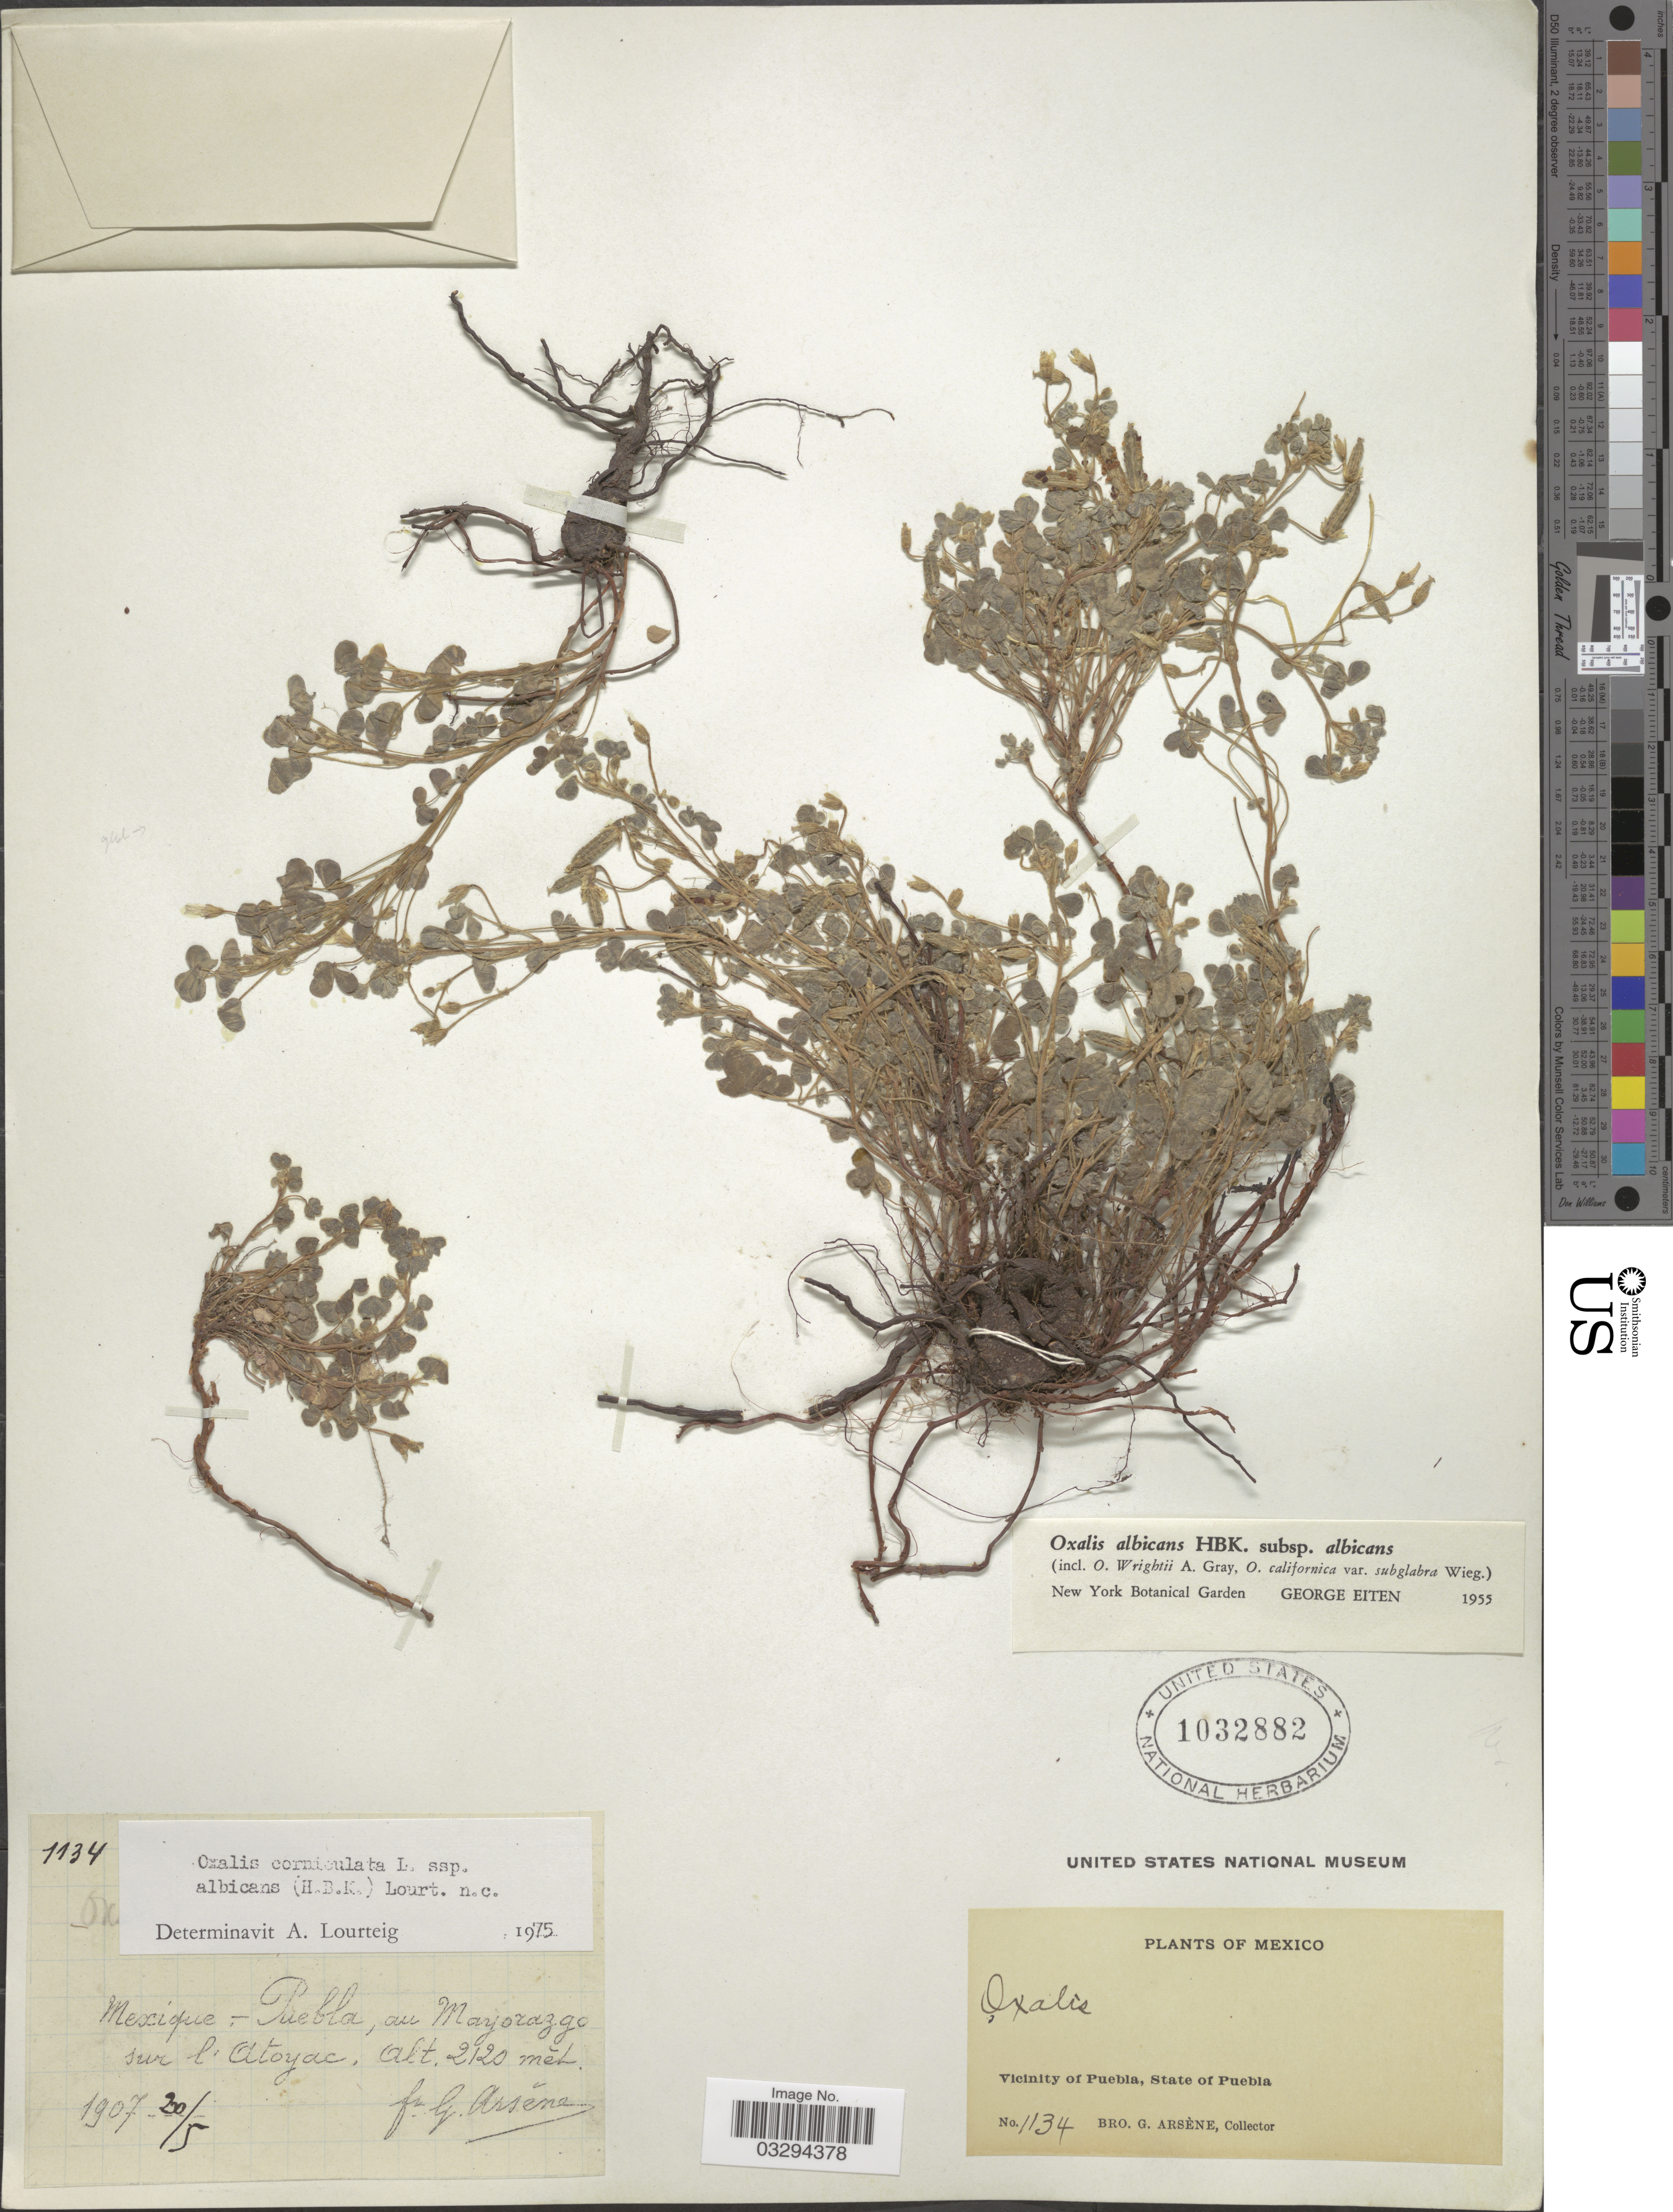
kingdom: Plantae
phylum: Tracheophyta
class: Magnoliopsida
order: Oxalidales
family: Oxalidaceae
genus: Oxalis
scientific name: Oxalis corniculata subsp. albicans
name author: (Kunth) Lourteig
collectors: Bro. G. Arsène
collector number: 1134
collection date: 1907-05-20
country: Mexico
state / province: Puebla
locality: Au Mayorazgo sur l'Atoyac. Vicinity of Puebla.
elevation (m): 2120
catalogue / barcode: US 1032882